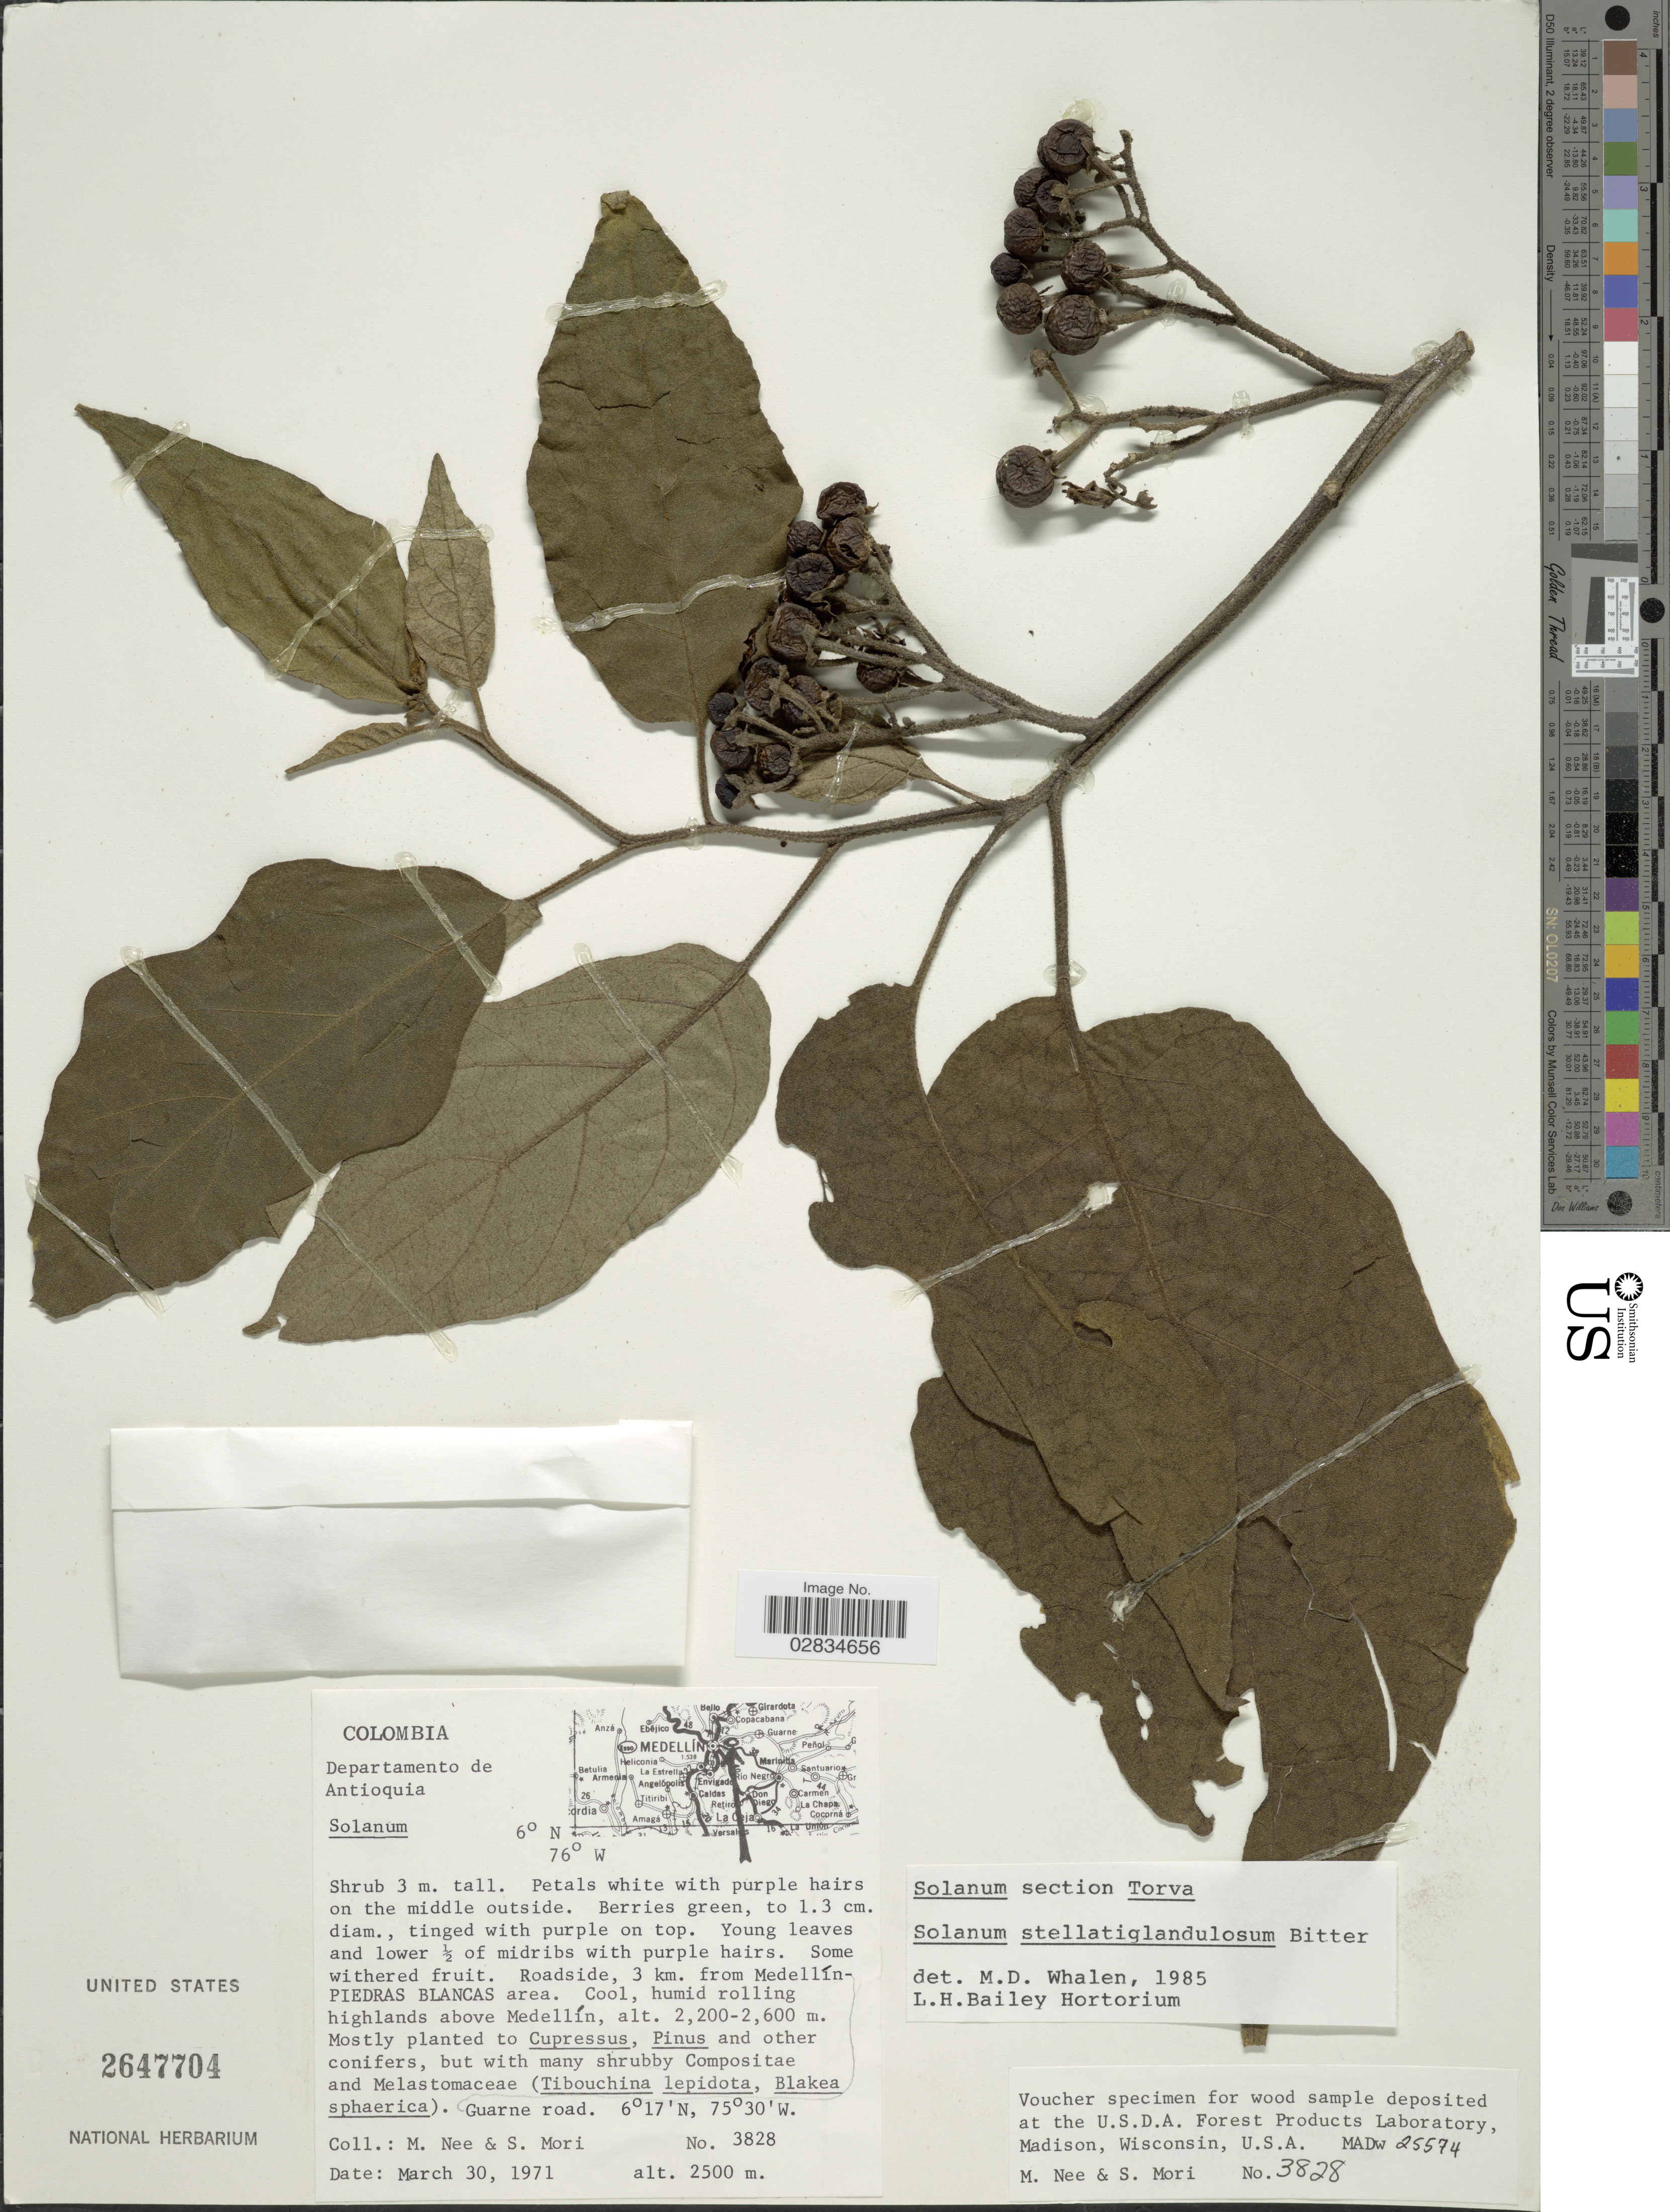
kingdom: Plantae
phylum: Tracheophyta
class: Magnoliopsida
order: Solanales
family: Solanaceae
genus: Solanum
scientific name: Solanum stellatiglandulosum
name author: Bitter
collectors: M. Nee & S. Mori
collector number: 3828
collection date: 1971-03-30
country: Colombia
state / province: Antioquia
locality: Departamento de Antioquia, Roadside, 3 km. from Medellín-Piedras Blancas area, highlands above Medellín.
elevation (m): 2200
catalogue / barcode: US 2647704